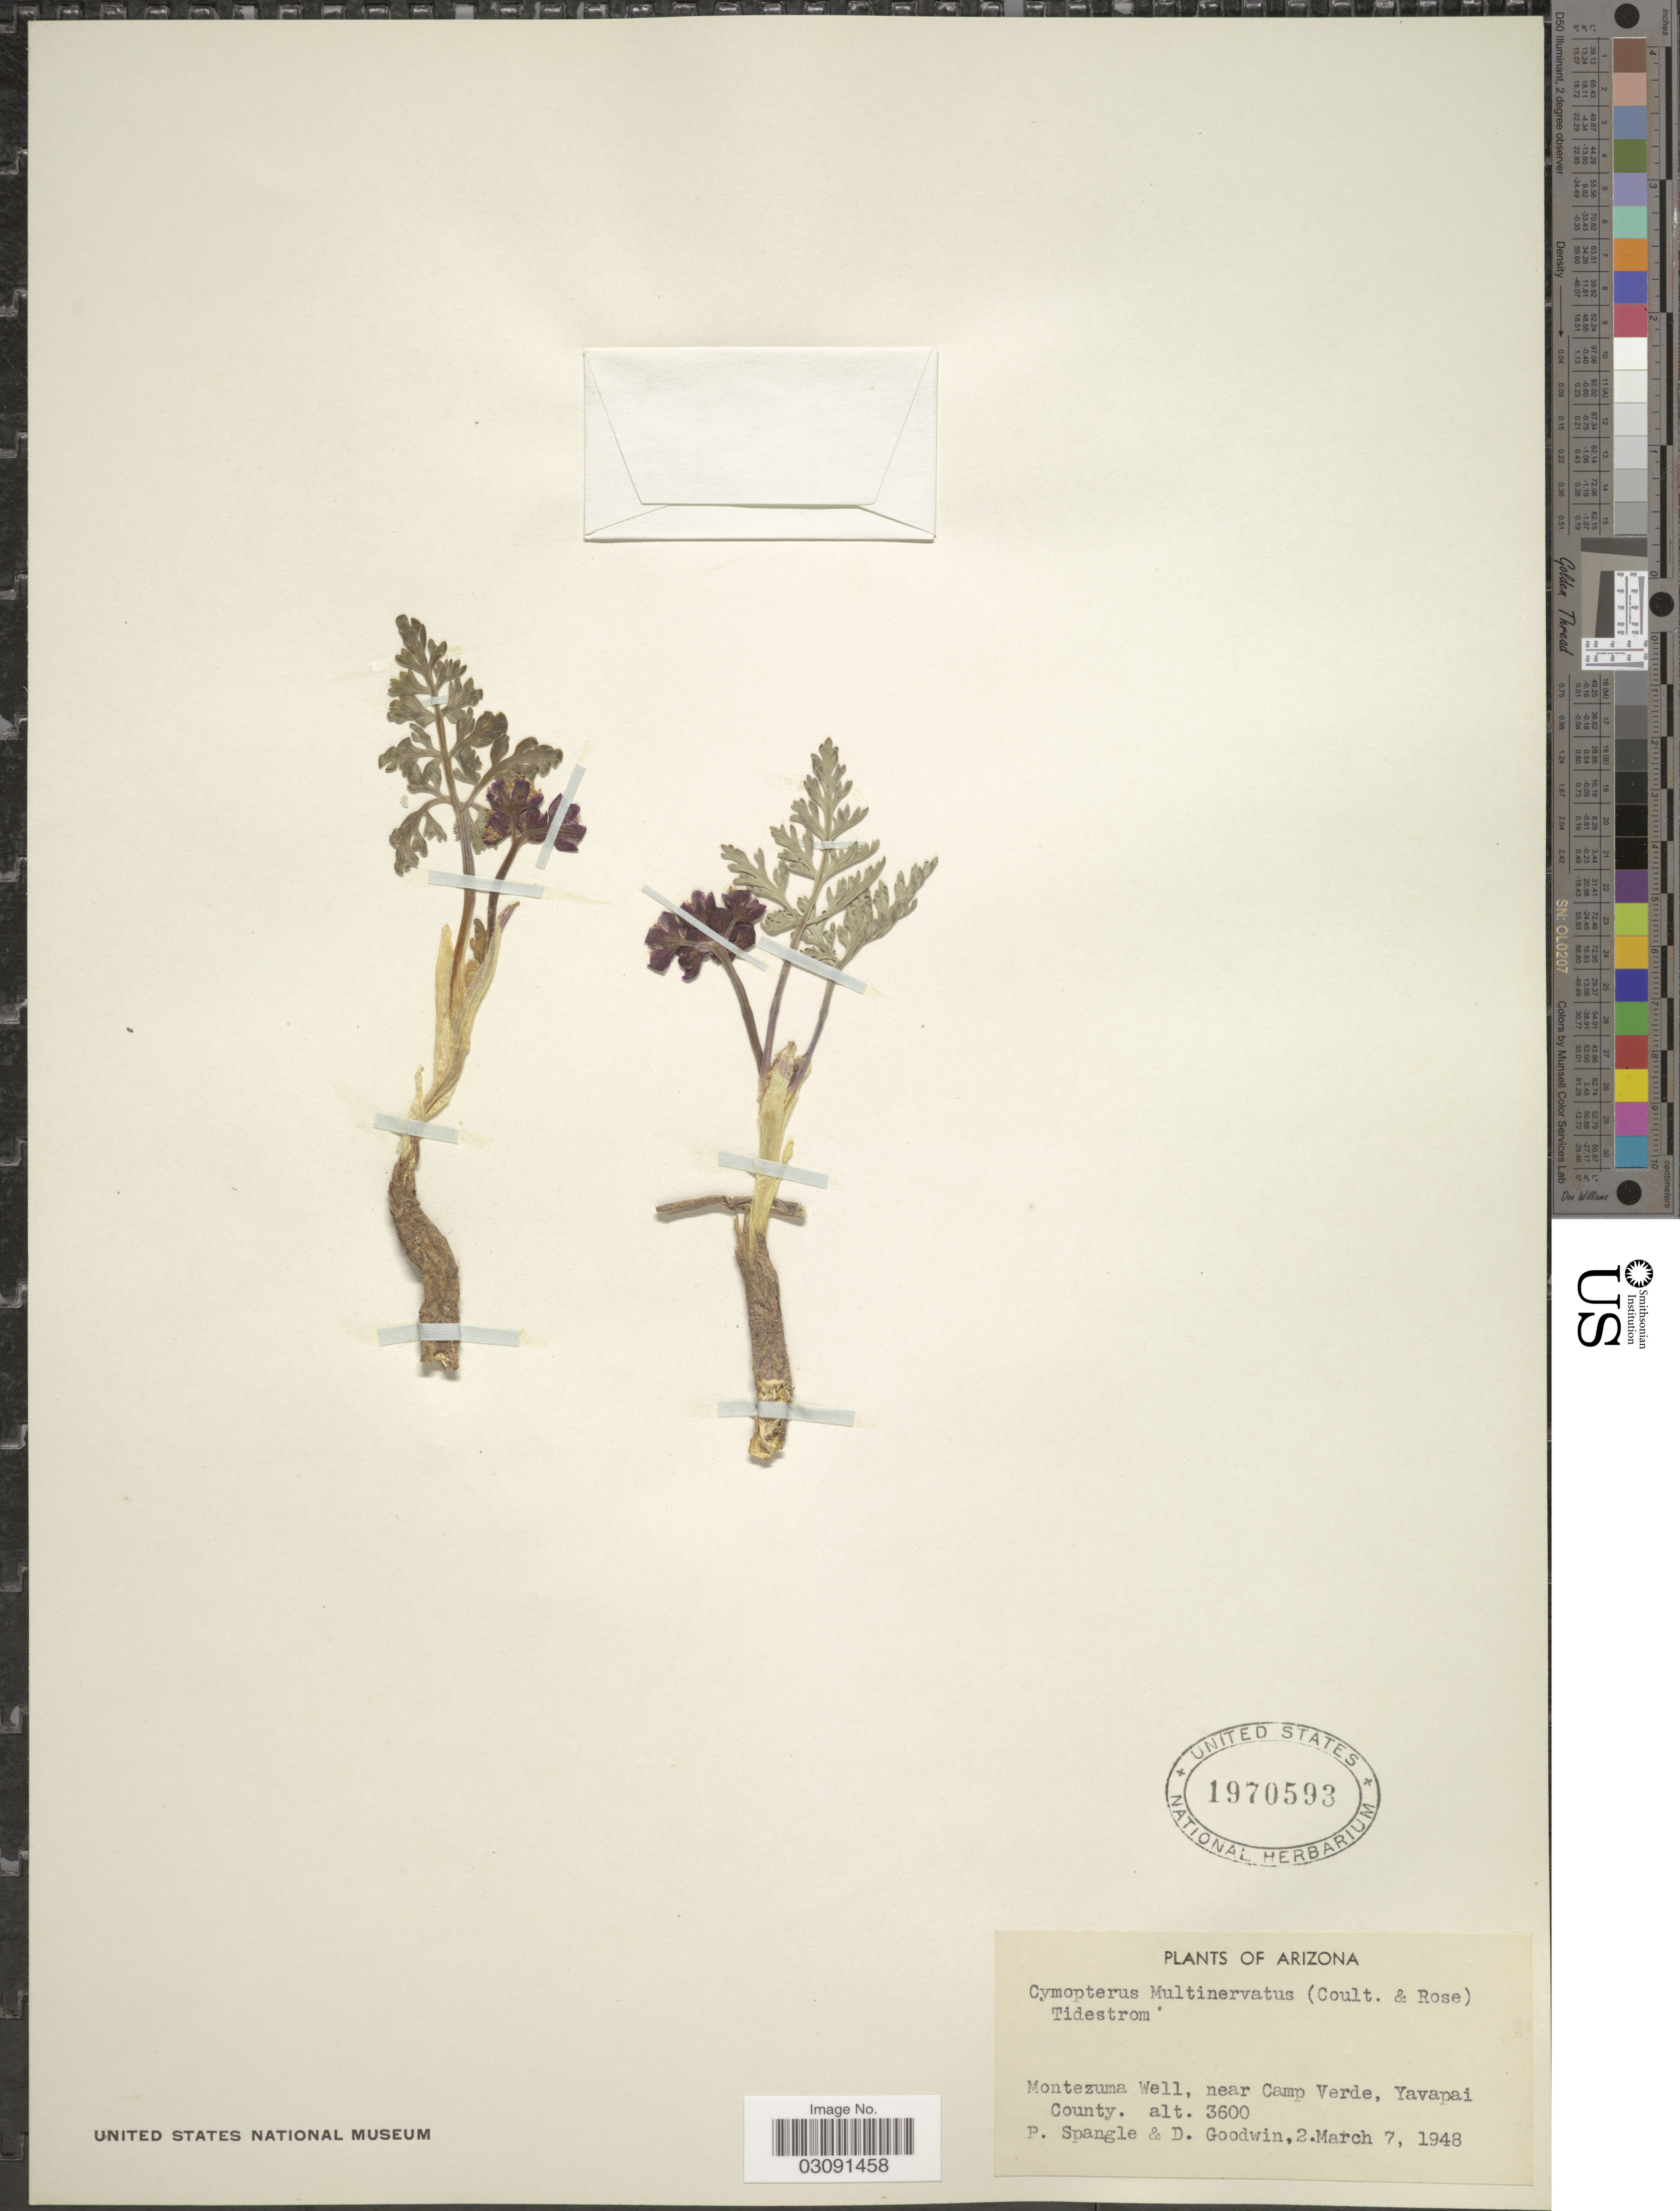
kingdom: Plantae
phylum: Tracheophyta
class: Magnoliopsida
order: Apiales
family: Apiaceae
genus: Cymopterus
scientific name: Cymopterus multinervatus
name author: (J.M. Coult.) Tidestr.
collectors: P. Spangle & D. Goodwin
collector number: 2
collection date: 1948-03-07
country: United States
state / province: Arizona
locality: Montezuma Well, near Camp Verde, Yavapai County.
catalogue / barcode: US 1970593